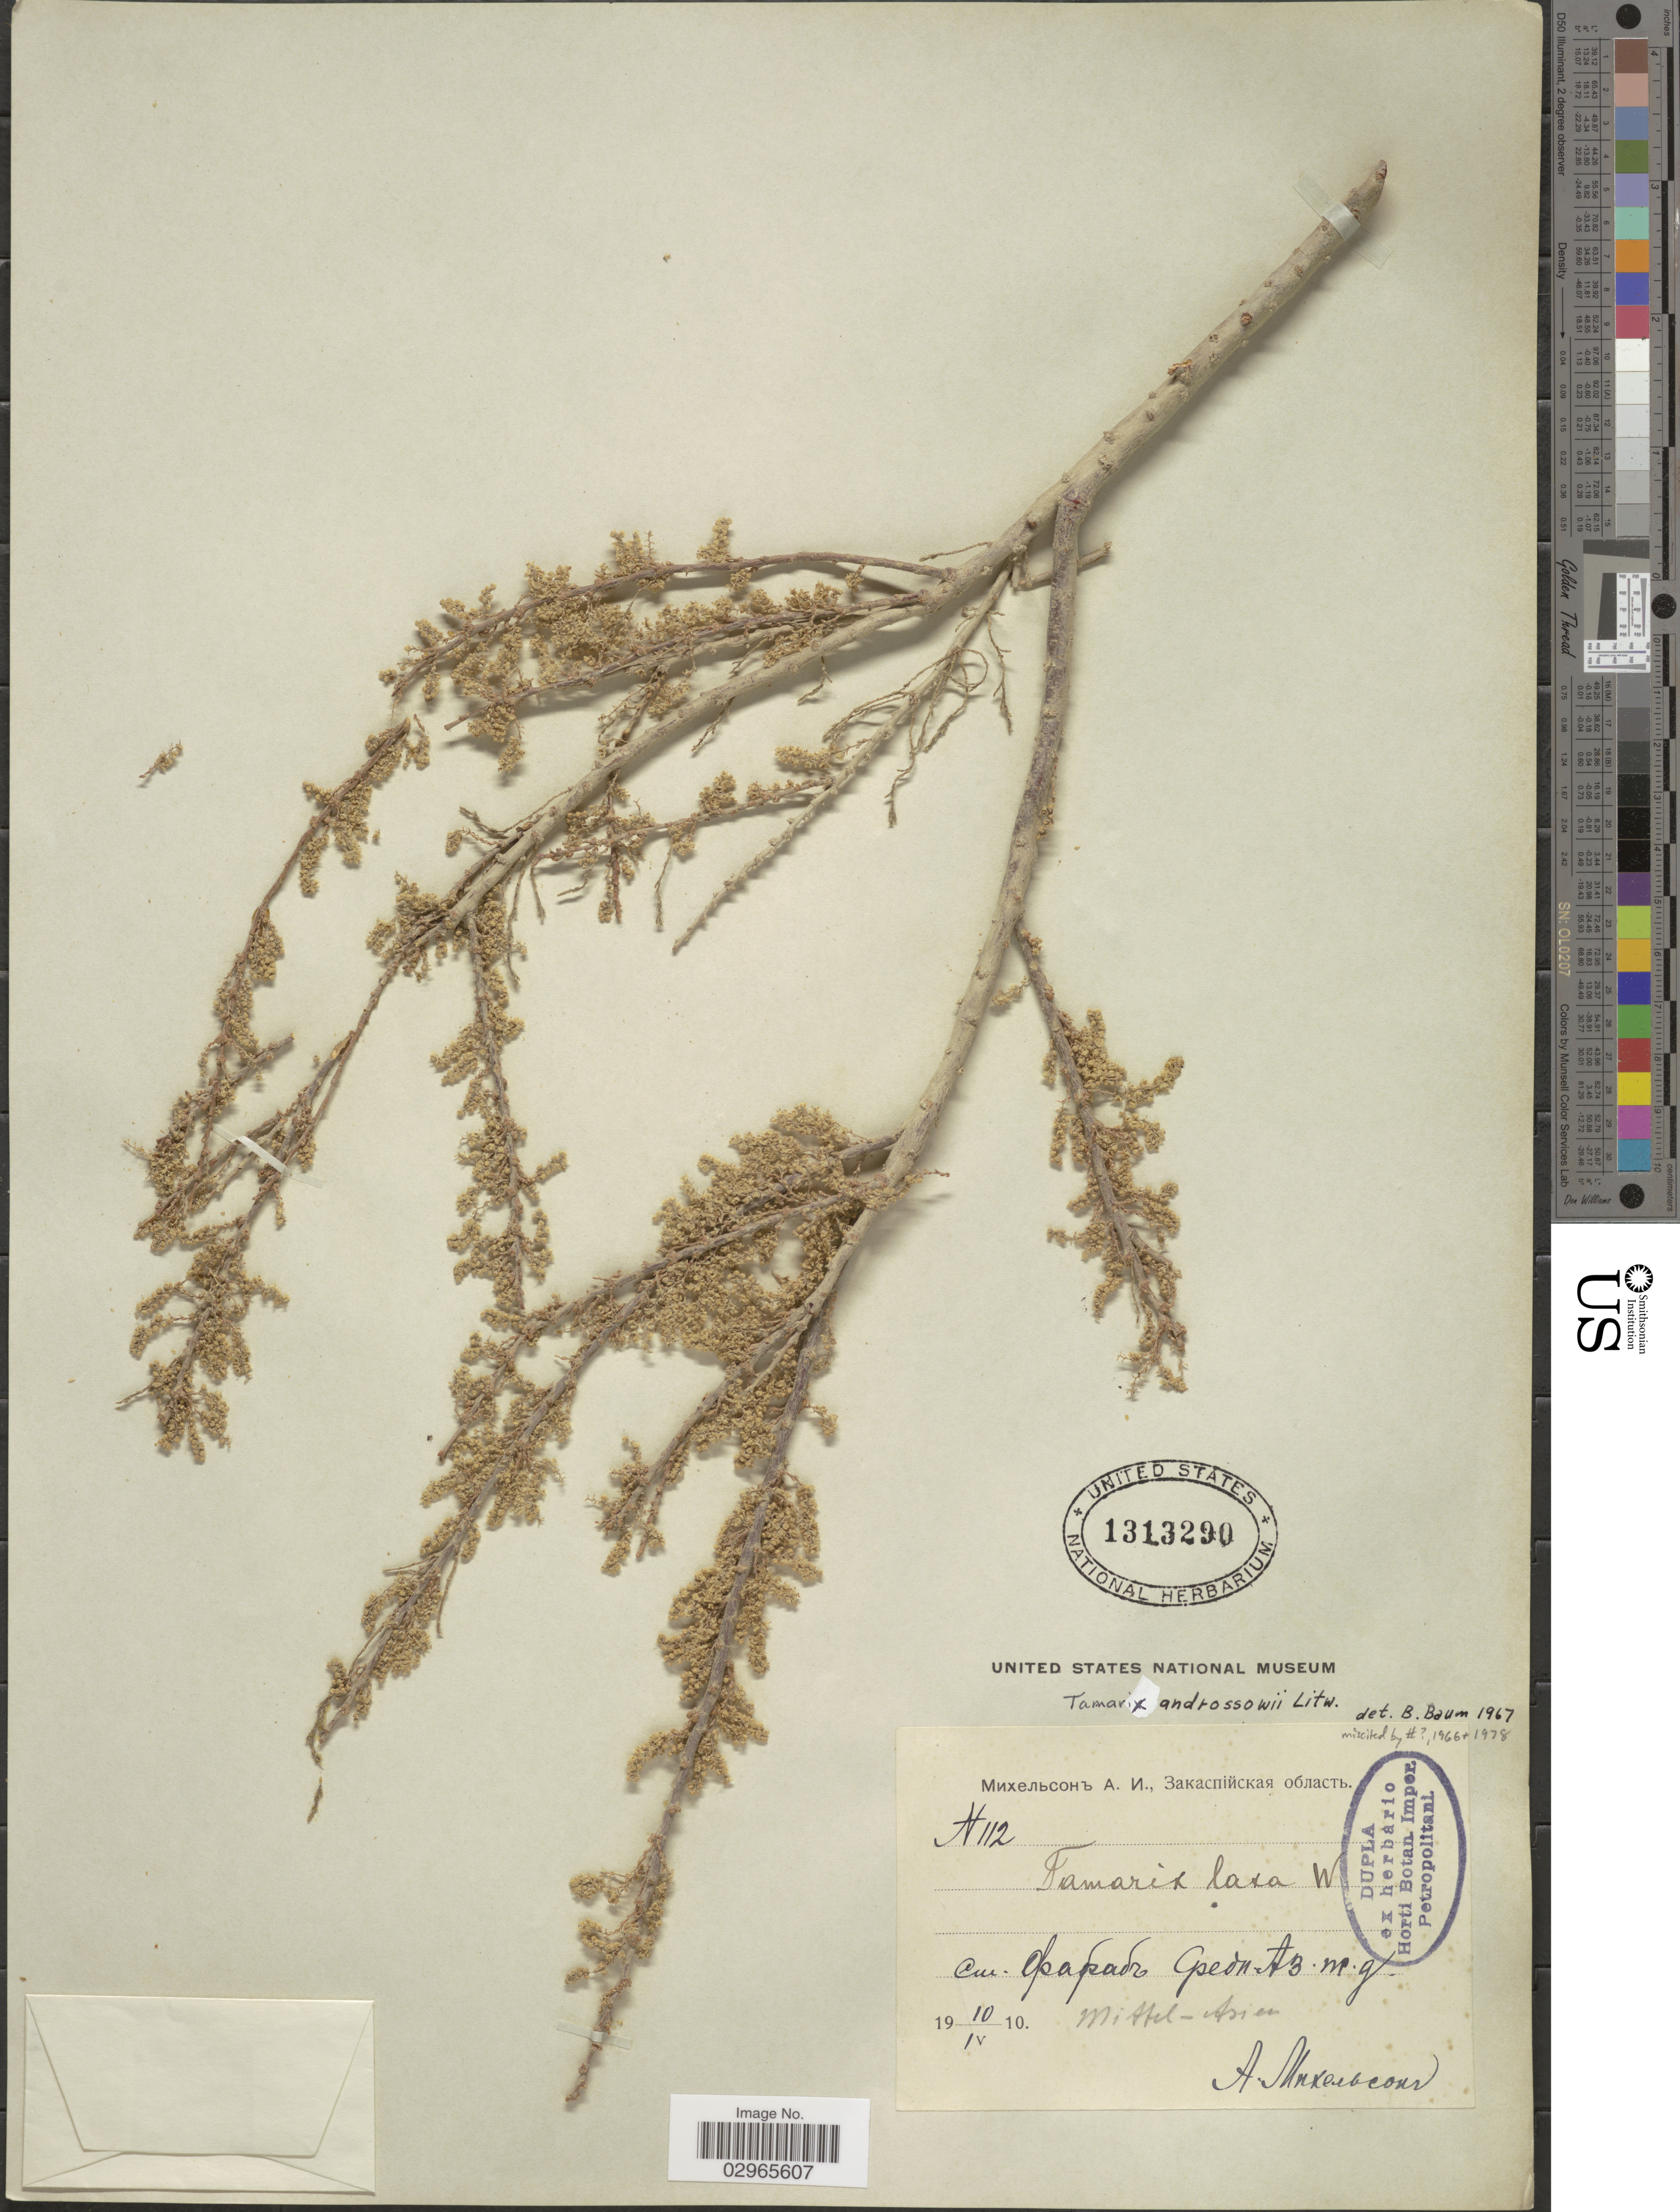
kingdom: Plantae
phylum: Tracheophyta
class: Magnoliopsida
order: Caryophyllales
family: Tamaricaceae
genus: Tamarix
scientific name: Tamarix androssowii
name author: Litv.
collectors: A. Mikhelson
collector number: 112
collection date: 1910-04-10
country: Turkmenistan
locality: Farab Rail Road Station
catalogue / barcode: US 1313290